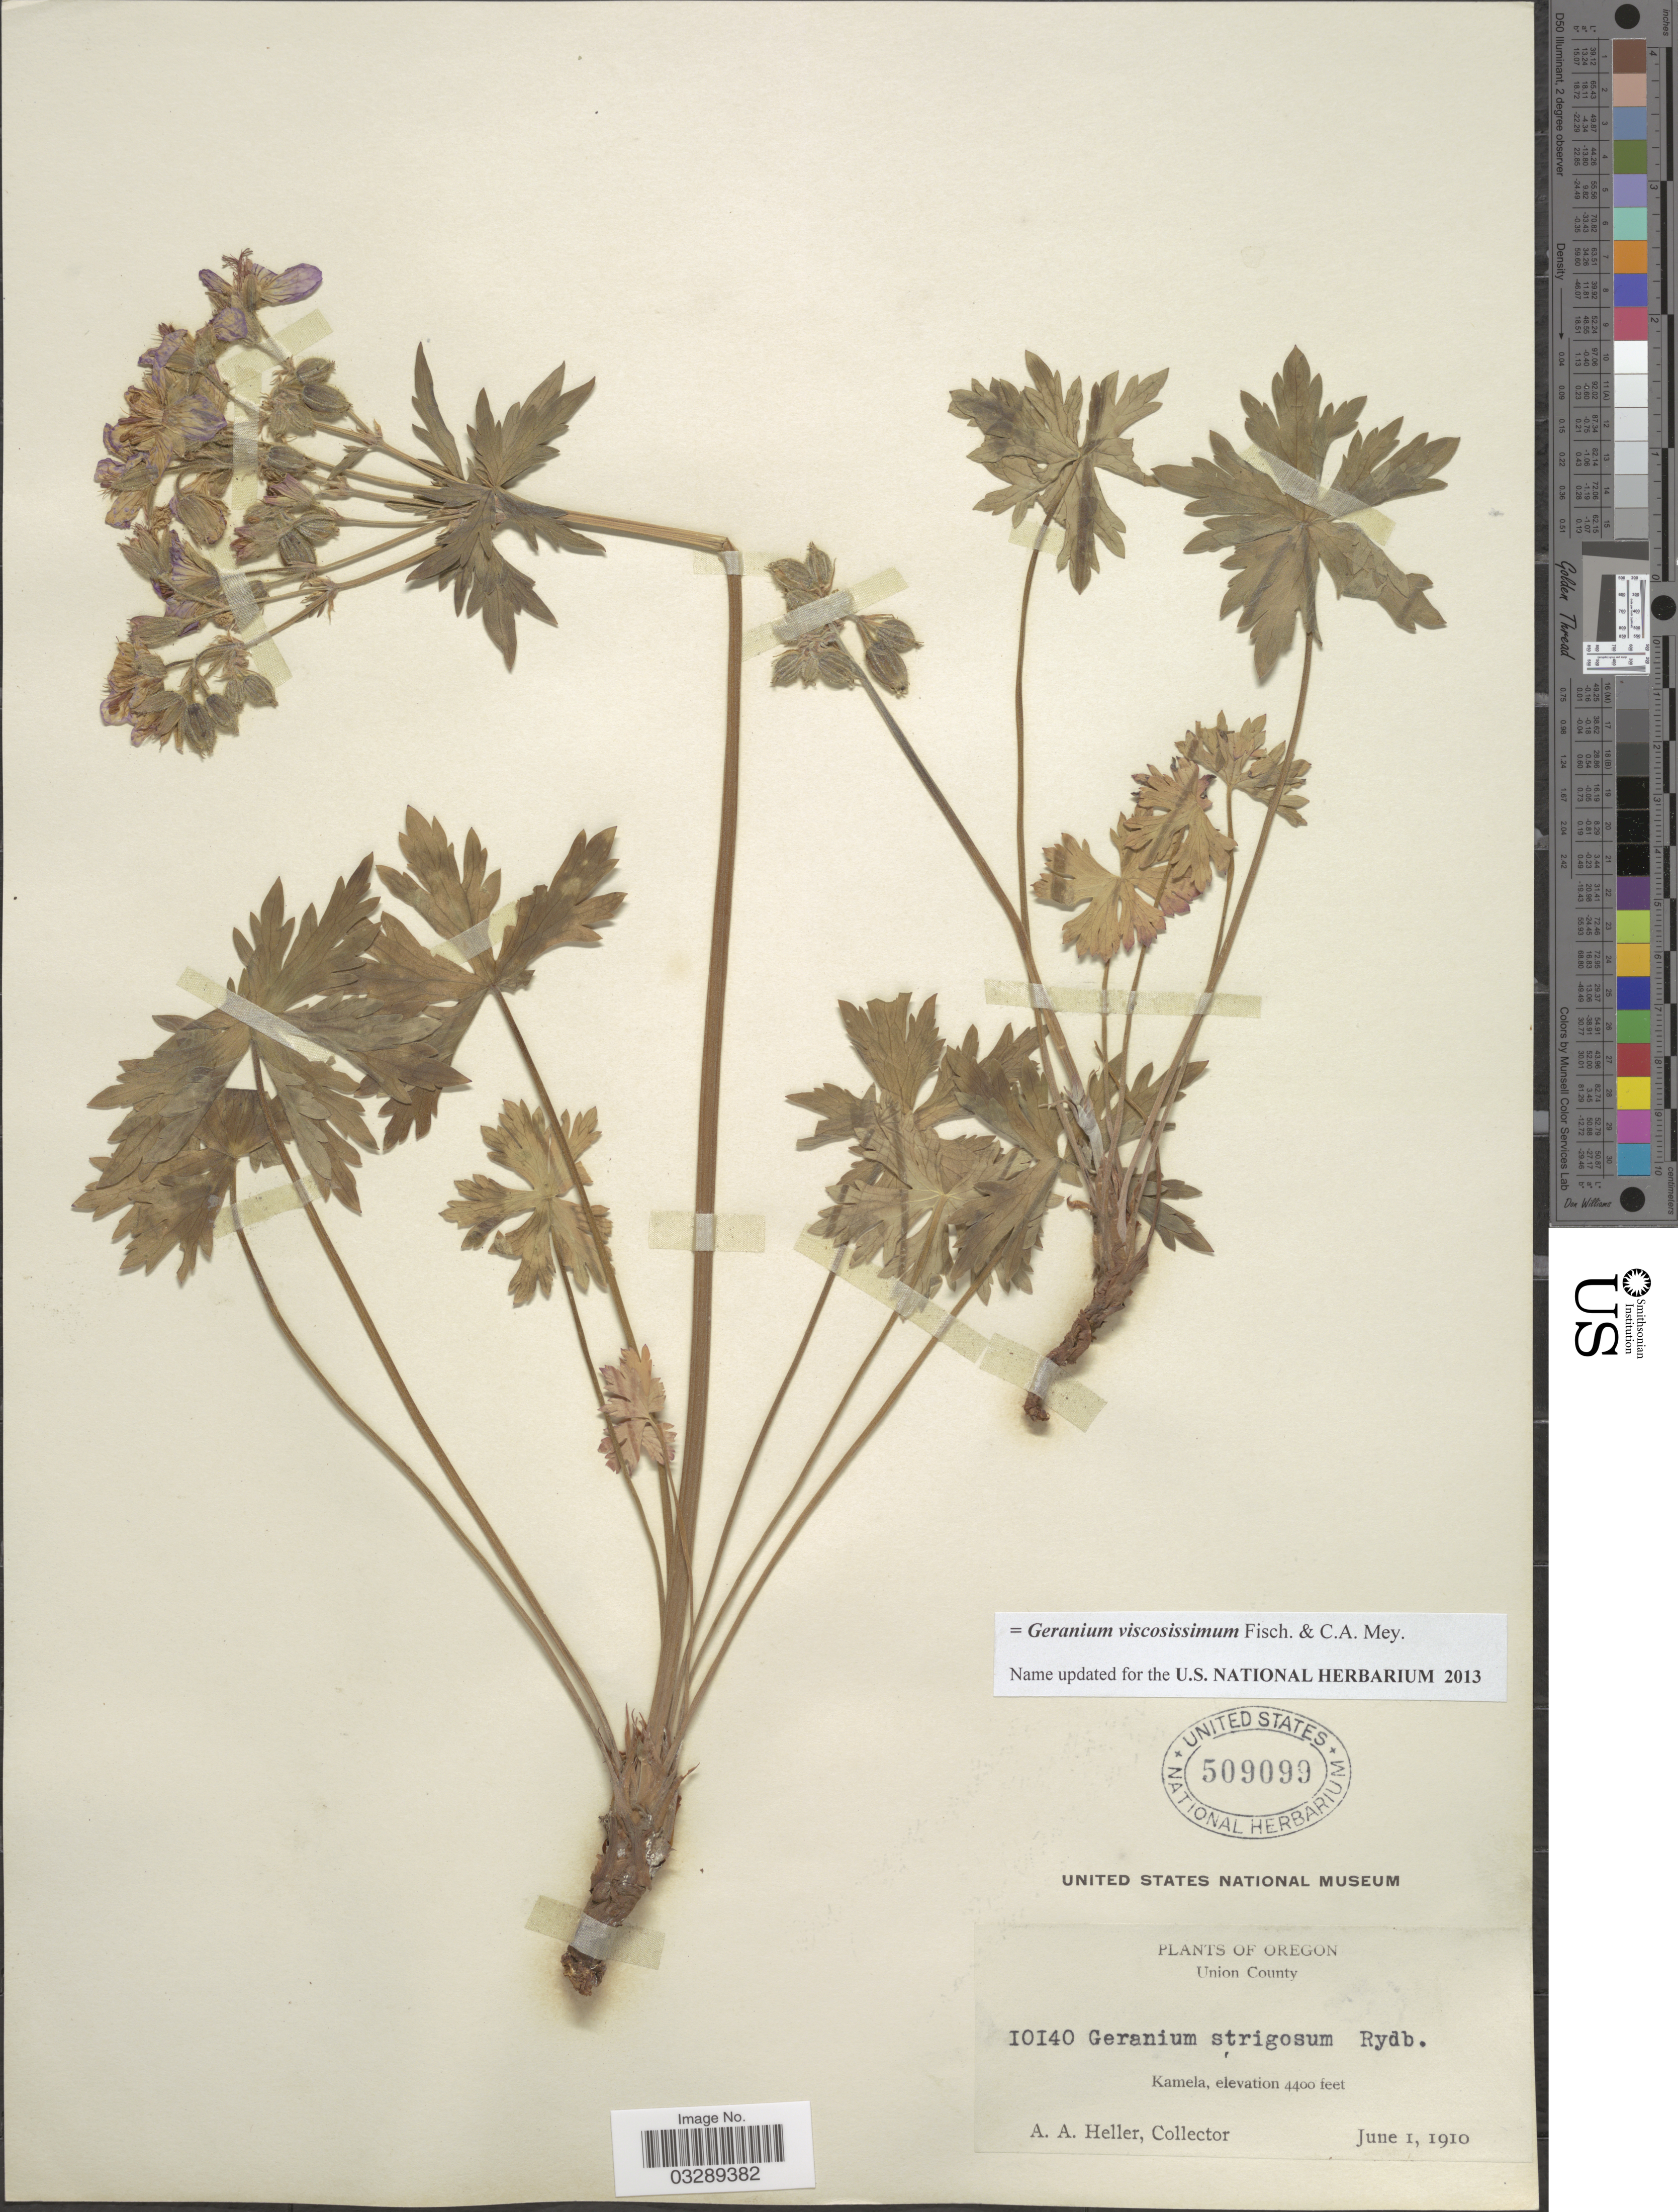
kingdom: Plantae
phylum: Tracheophyta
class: Magnoliopsida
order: Geraniales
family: Geraniaceae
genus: Geranium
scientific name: Geranium viscosissimum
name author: Fisch. & C.A. Mey.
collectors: A. A. Heller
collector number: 10140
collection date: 1910-06-01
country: United States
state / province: Oregon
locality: Union County, Kamela.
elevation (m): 1341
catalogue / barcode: US 509099